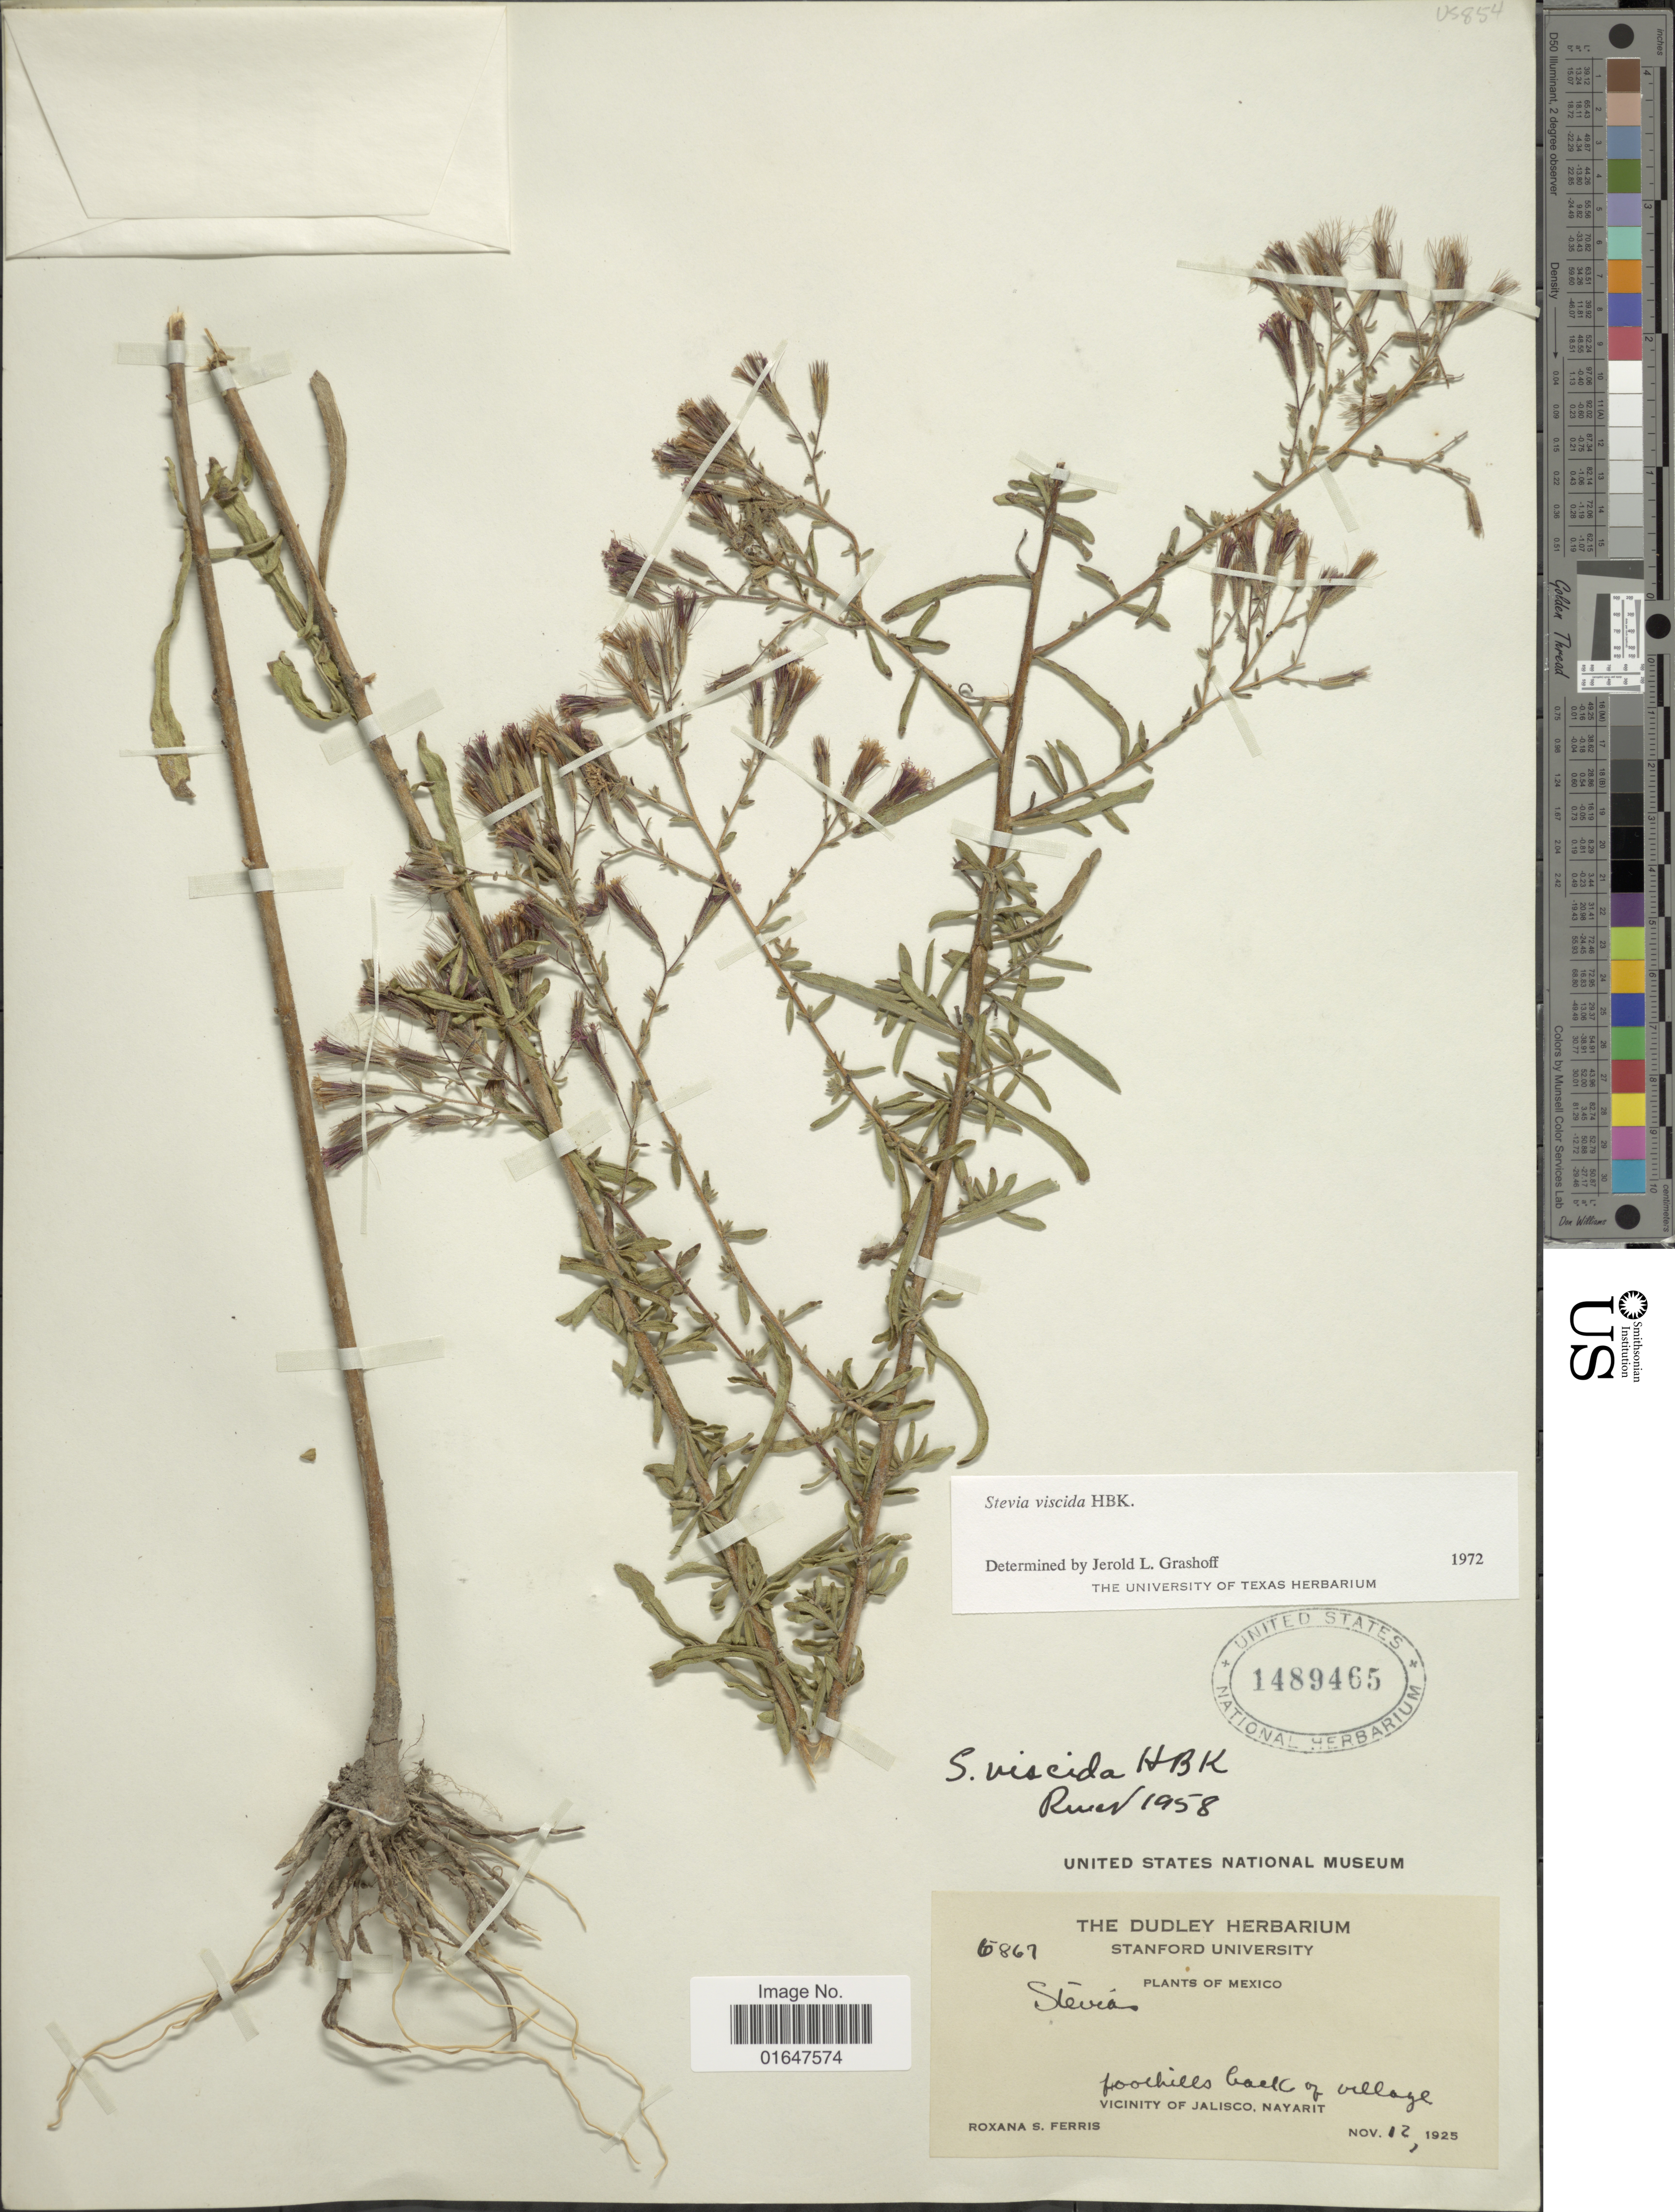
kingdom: Plantae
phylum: Tracheophyta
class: Magnoliopsida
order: Asterales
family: Asteraceae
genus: Stevia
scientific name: Stevia viscida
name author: Kunth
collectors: R. S. Ferris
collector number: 6867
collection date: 1925-11-12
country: Mexico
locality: Vicinity of Jalisco, Nayarit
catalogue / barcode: US 1489465